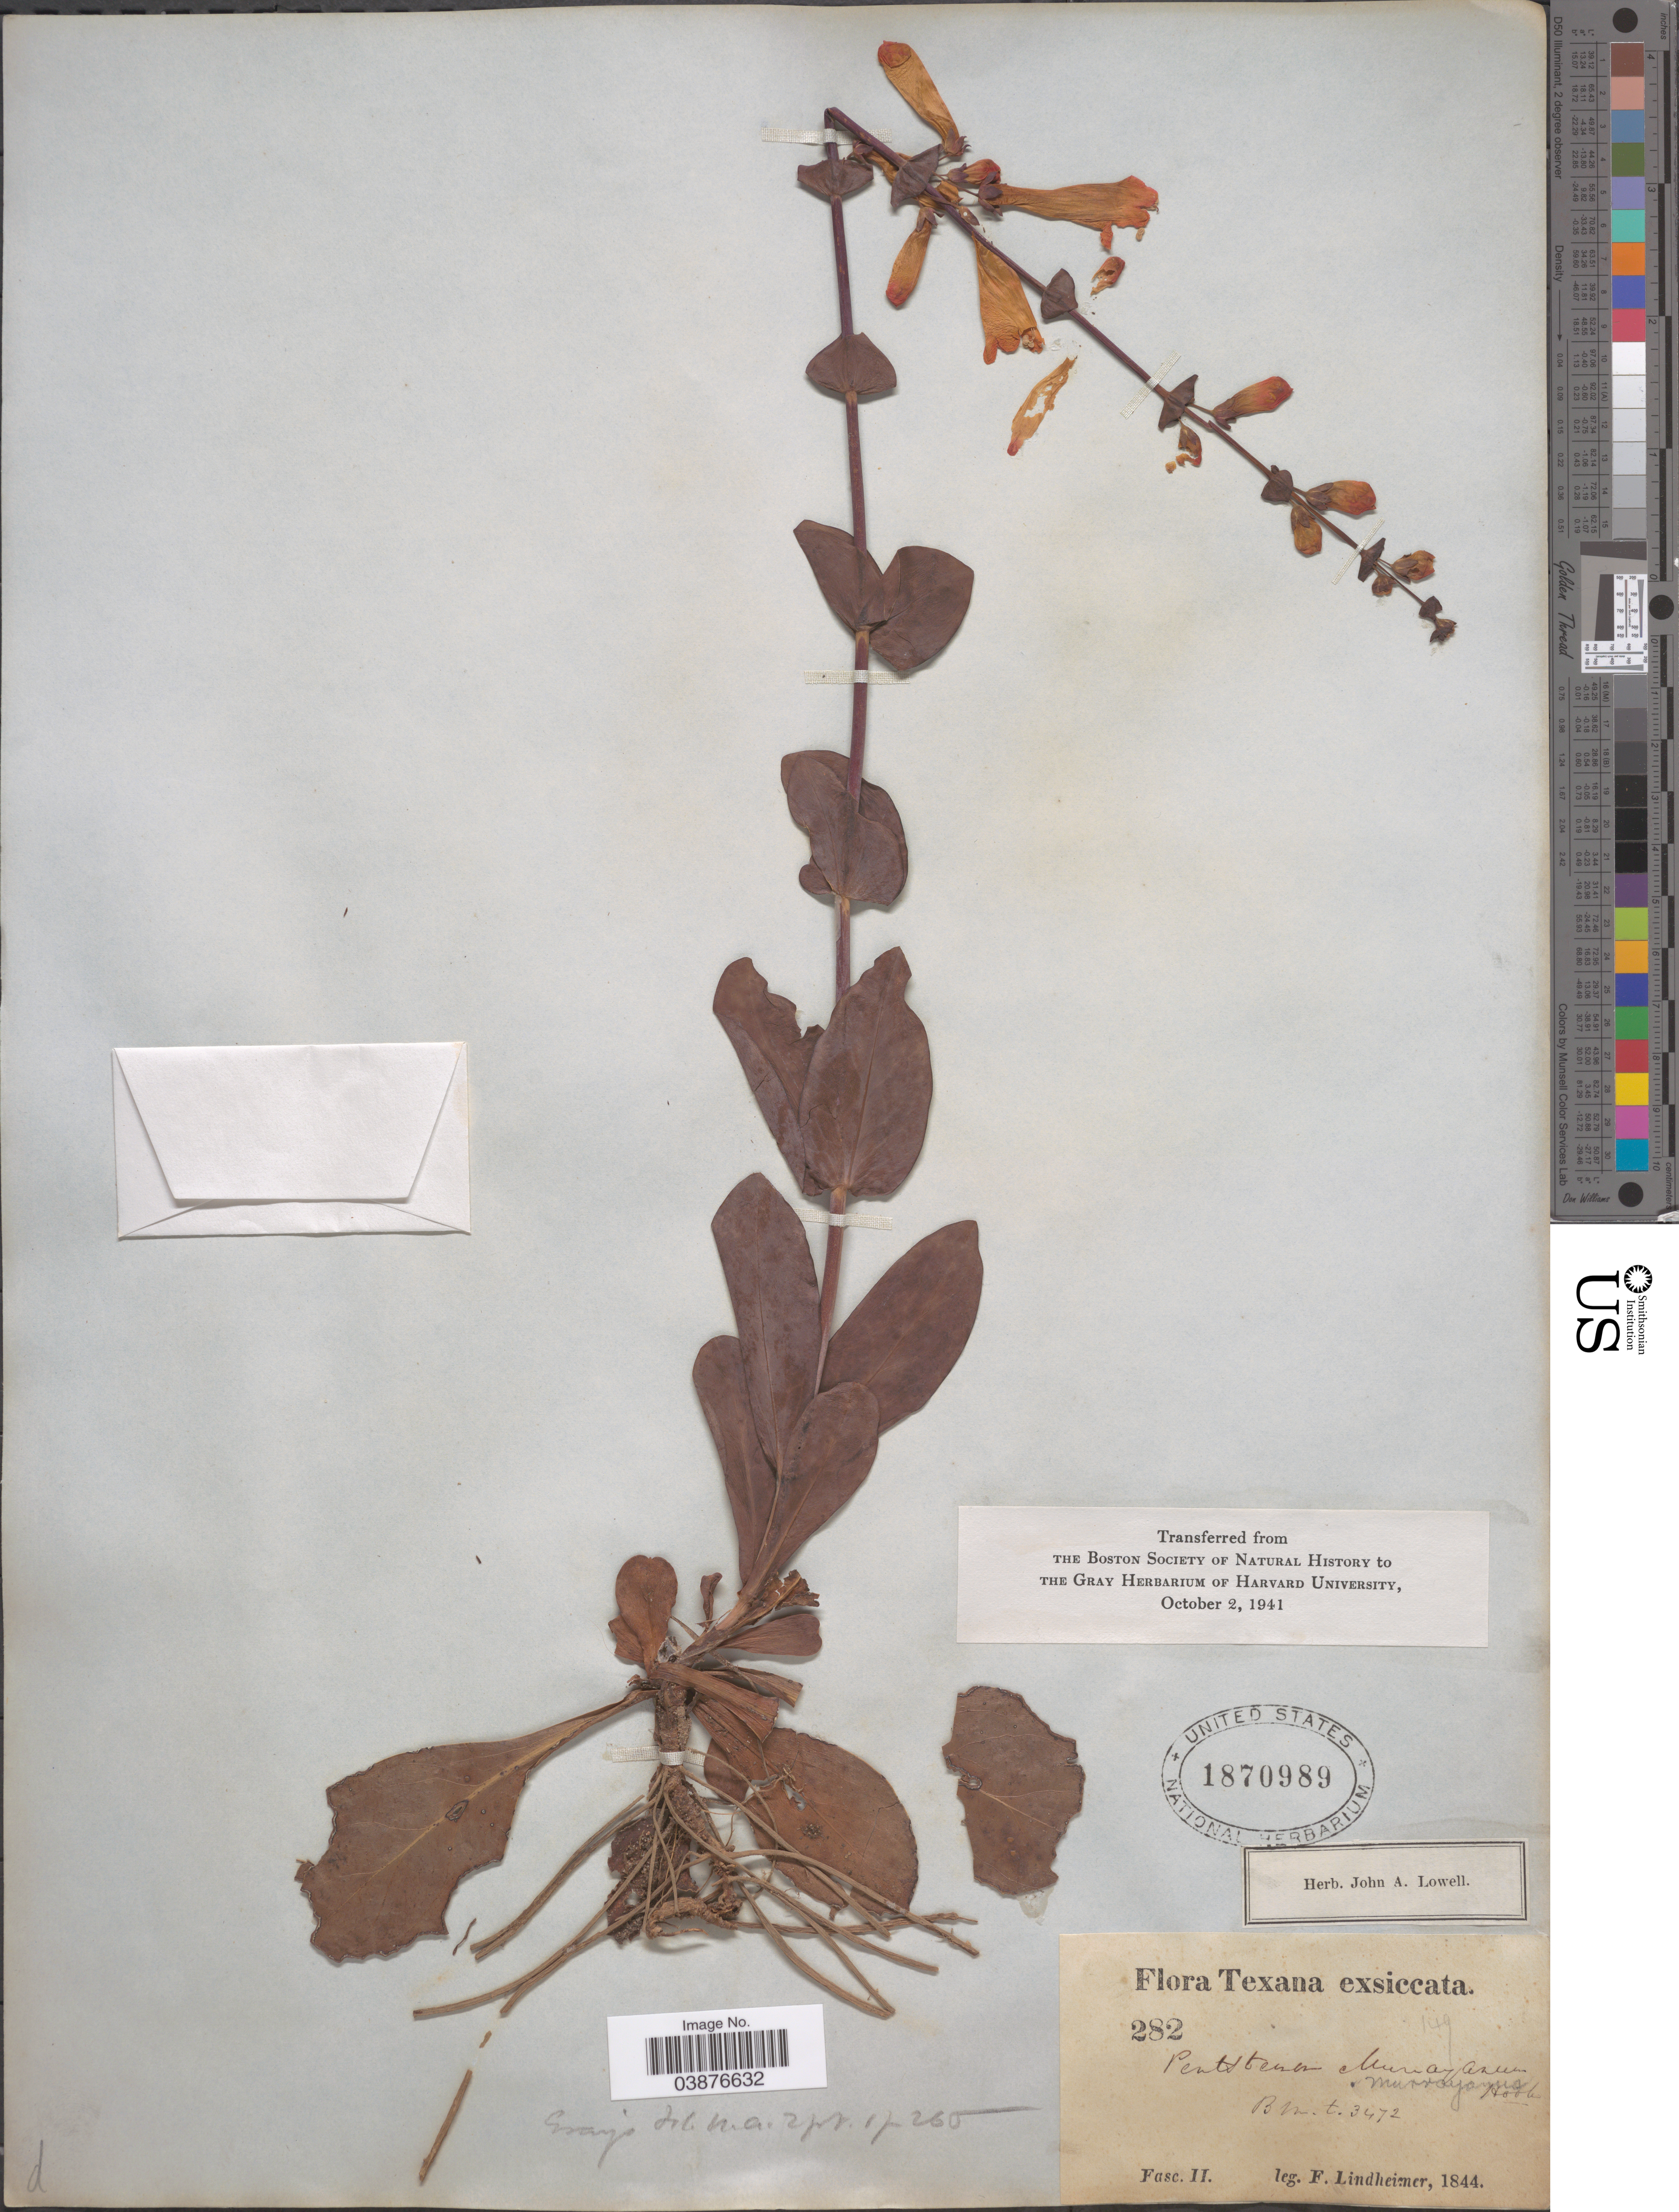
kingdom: Plantae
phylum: Tracheophyta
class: Magnoliopsida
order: Lamiales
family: Plantaginaceae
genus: Penstemon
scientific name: Penstemon murrayanus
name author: Hook.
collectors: F. Lindheimer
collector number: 282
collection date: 1844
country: United States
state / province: Texas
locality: Fasc II.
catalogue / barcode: US 1870989